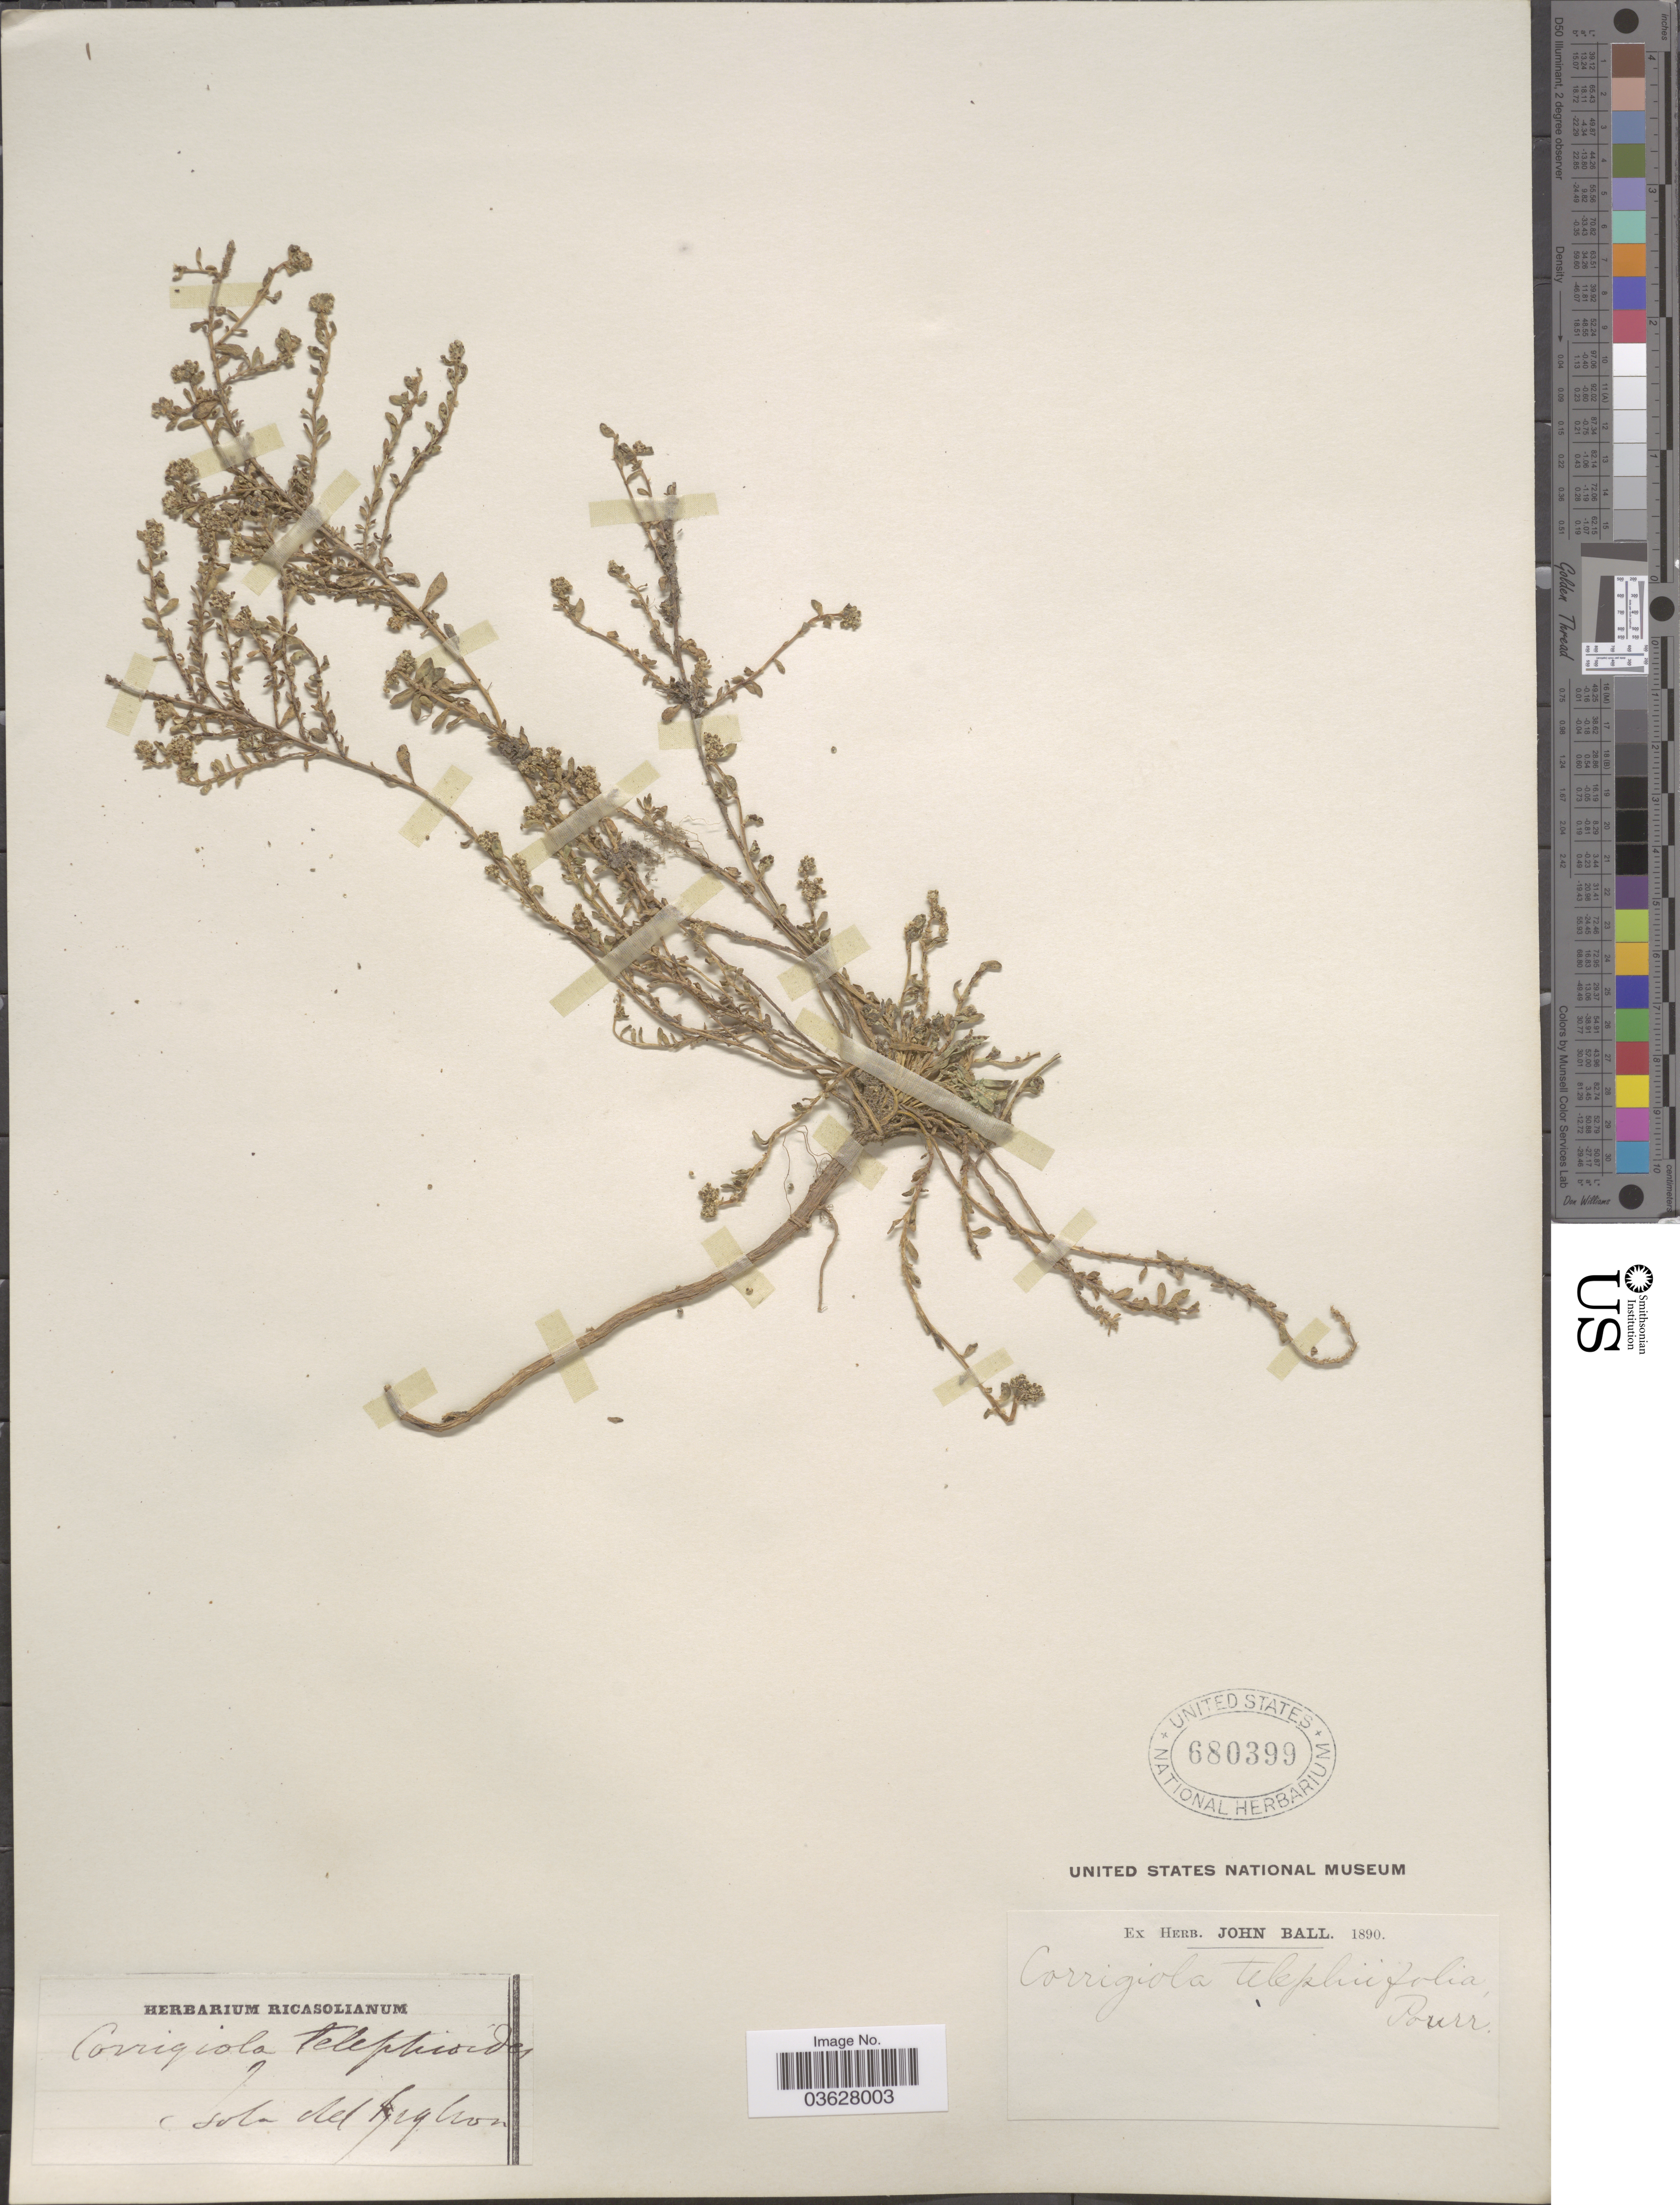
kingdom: Plantae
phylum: Tracheophyta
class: Magnoliopsida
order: Caryophyllales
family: Caryophyllaceae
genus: Corrigiola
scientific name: Corrigiola telephiifolia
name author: Pourr.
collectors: Ex herb. Ricasolianum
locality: C. Sola del Fjighon. [interpreted] [unsure placement]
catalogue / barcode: US 680399